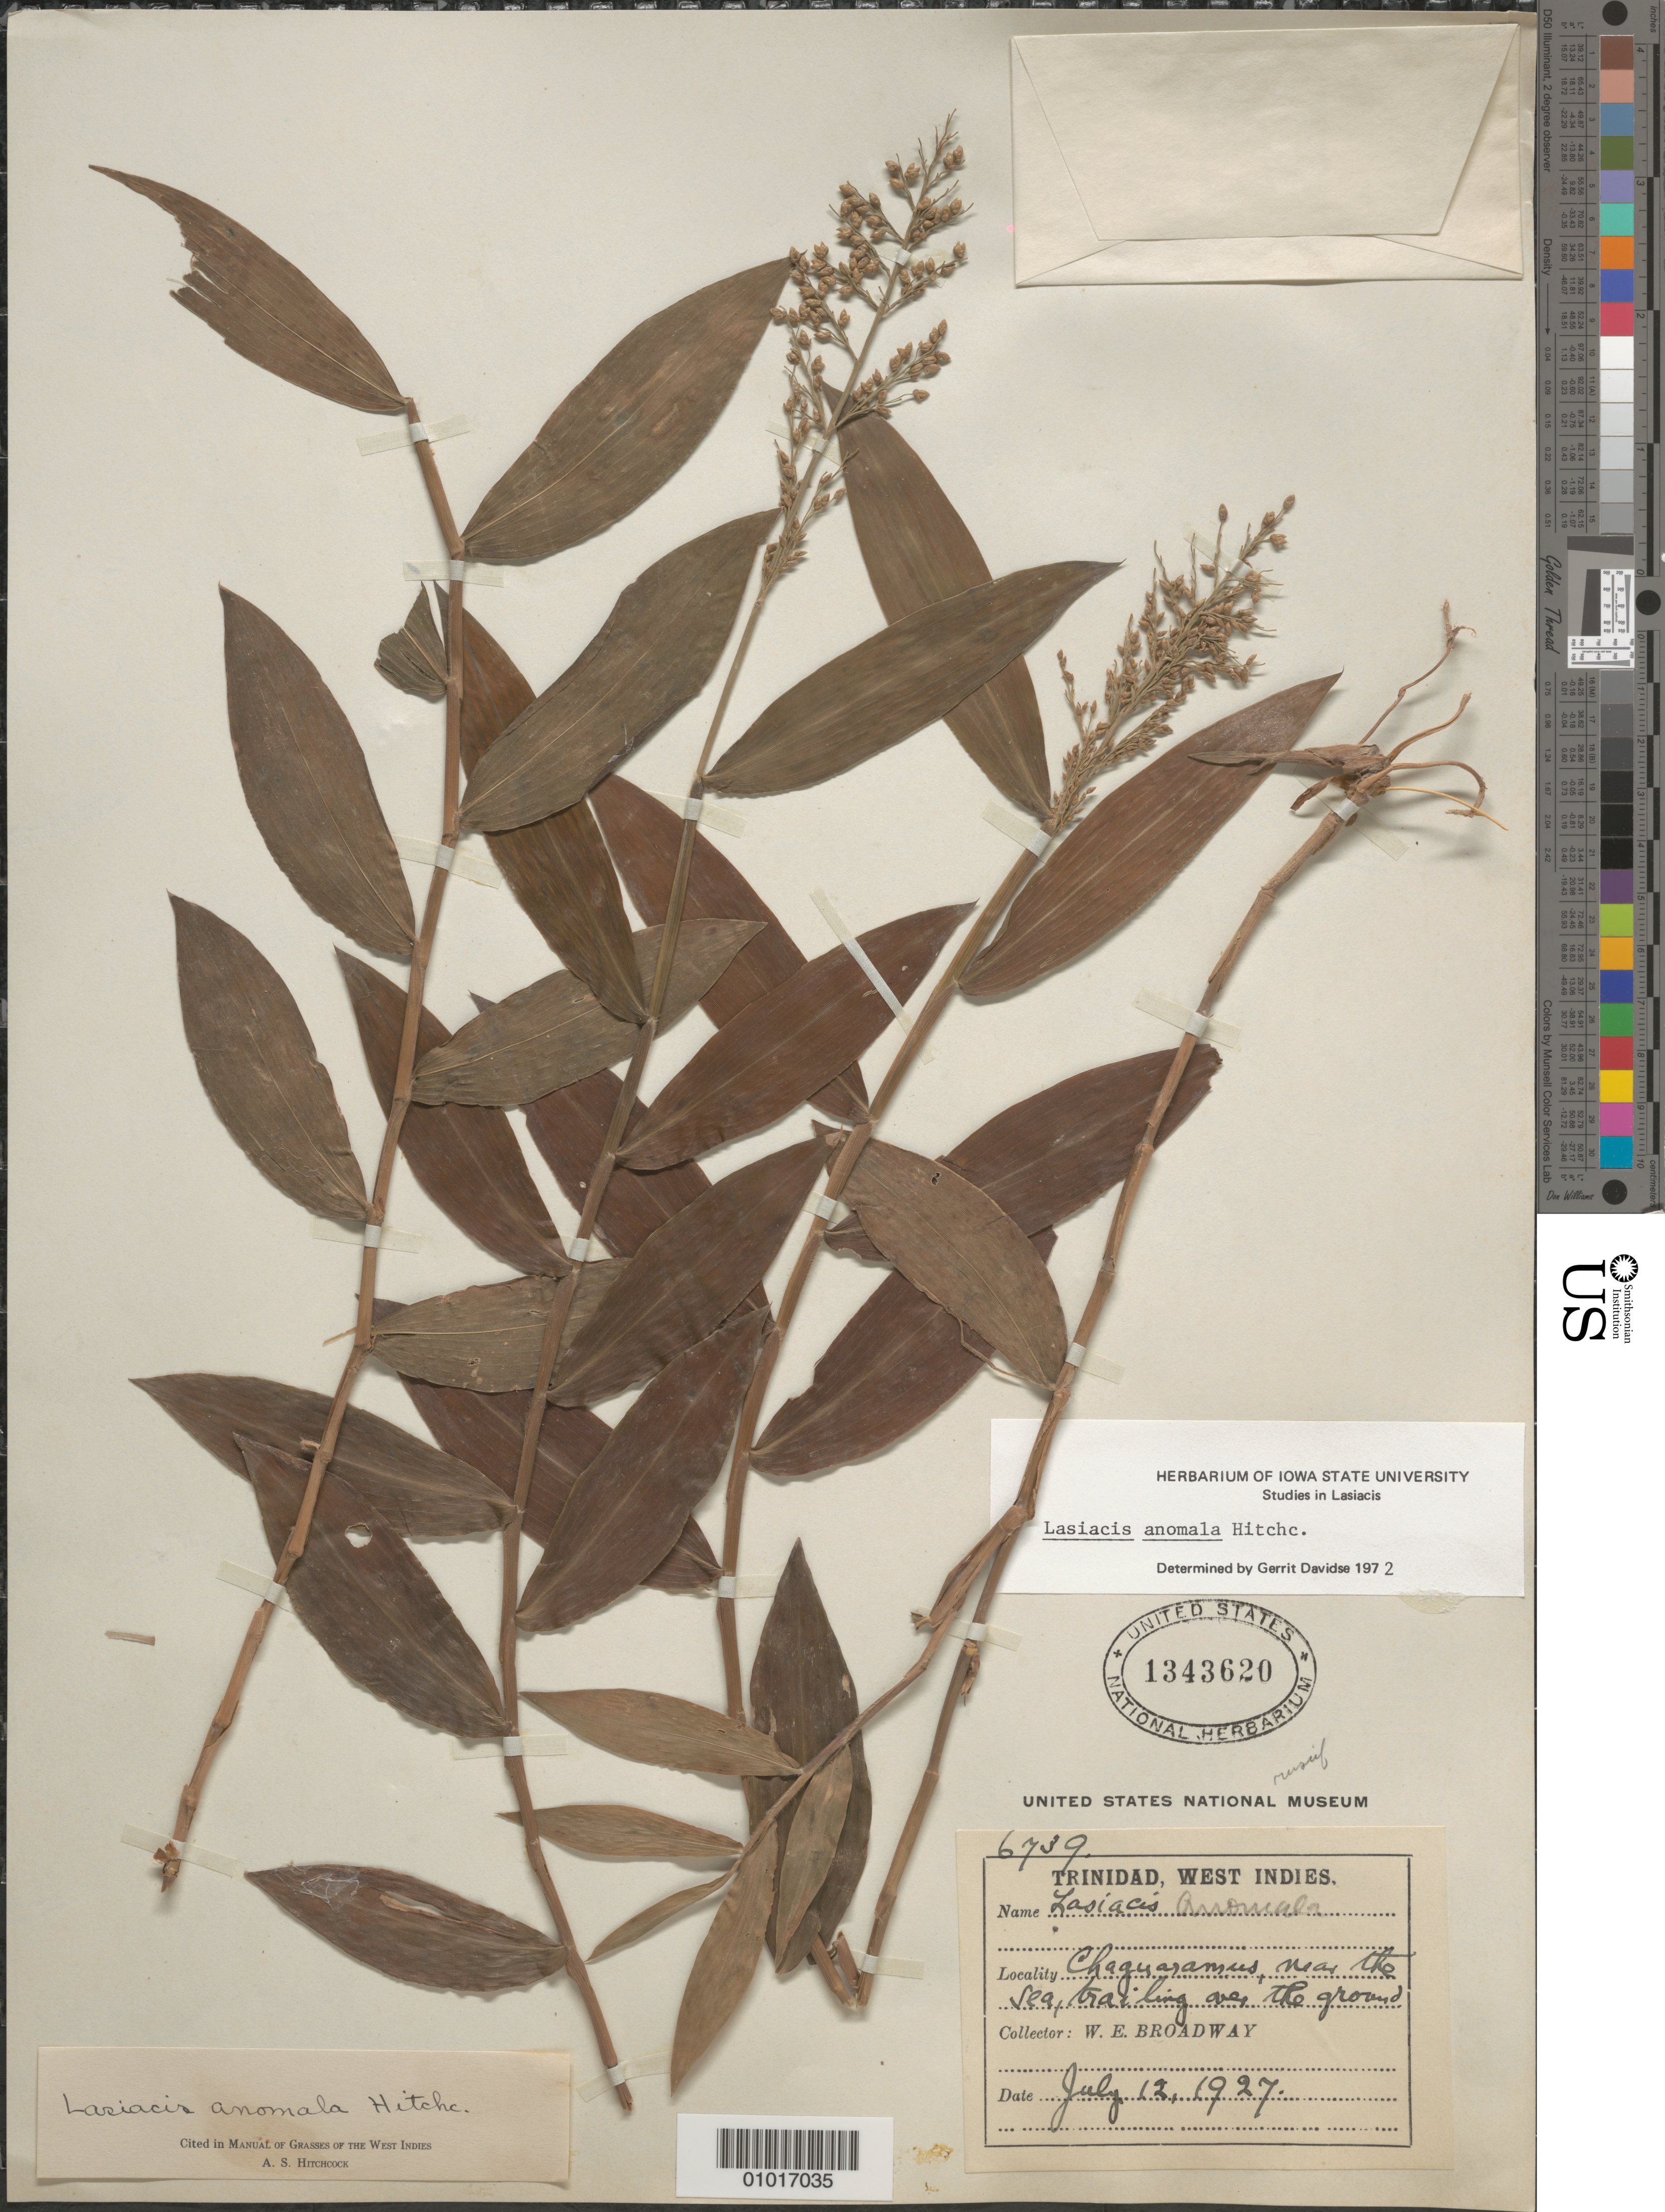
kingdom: Plantae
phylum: Tracheophyta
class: Liliopsida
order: Poales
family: Poaceae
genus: Lasiacis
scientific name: Lasiacis anomala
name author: Hitchc.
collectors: W. E. Broadway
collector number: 6739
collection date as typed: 12 Jun 1927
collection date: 1927-06-12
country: Trinidad and Tobago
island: Trinidad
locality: Chaguanas, near the sea, trailing over the ground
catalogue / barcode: US 1343620